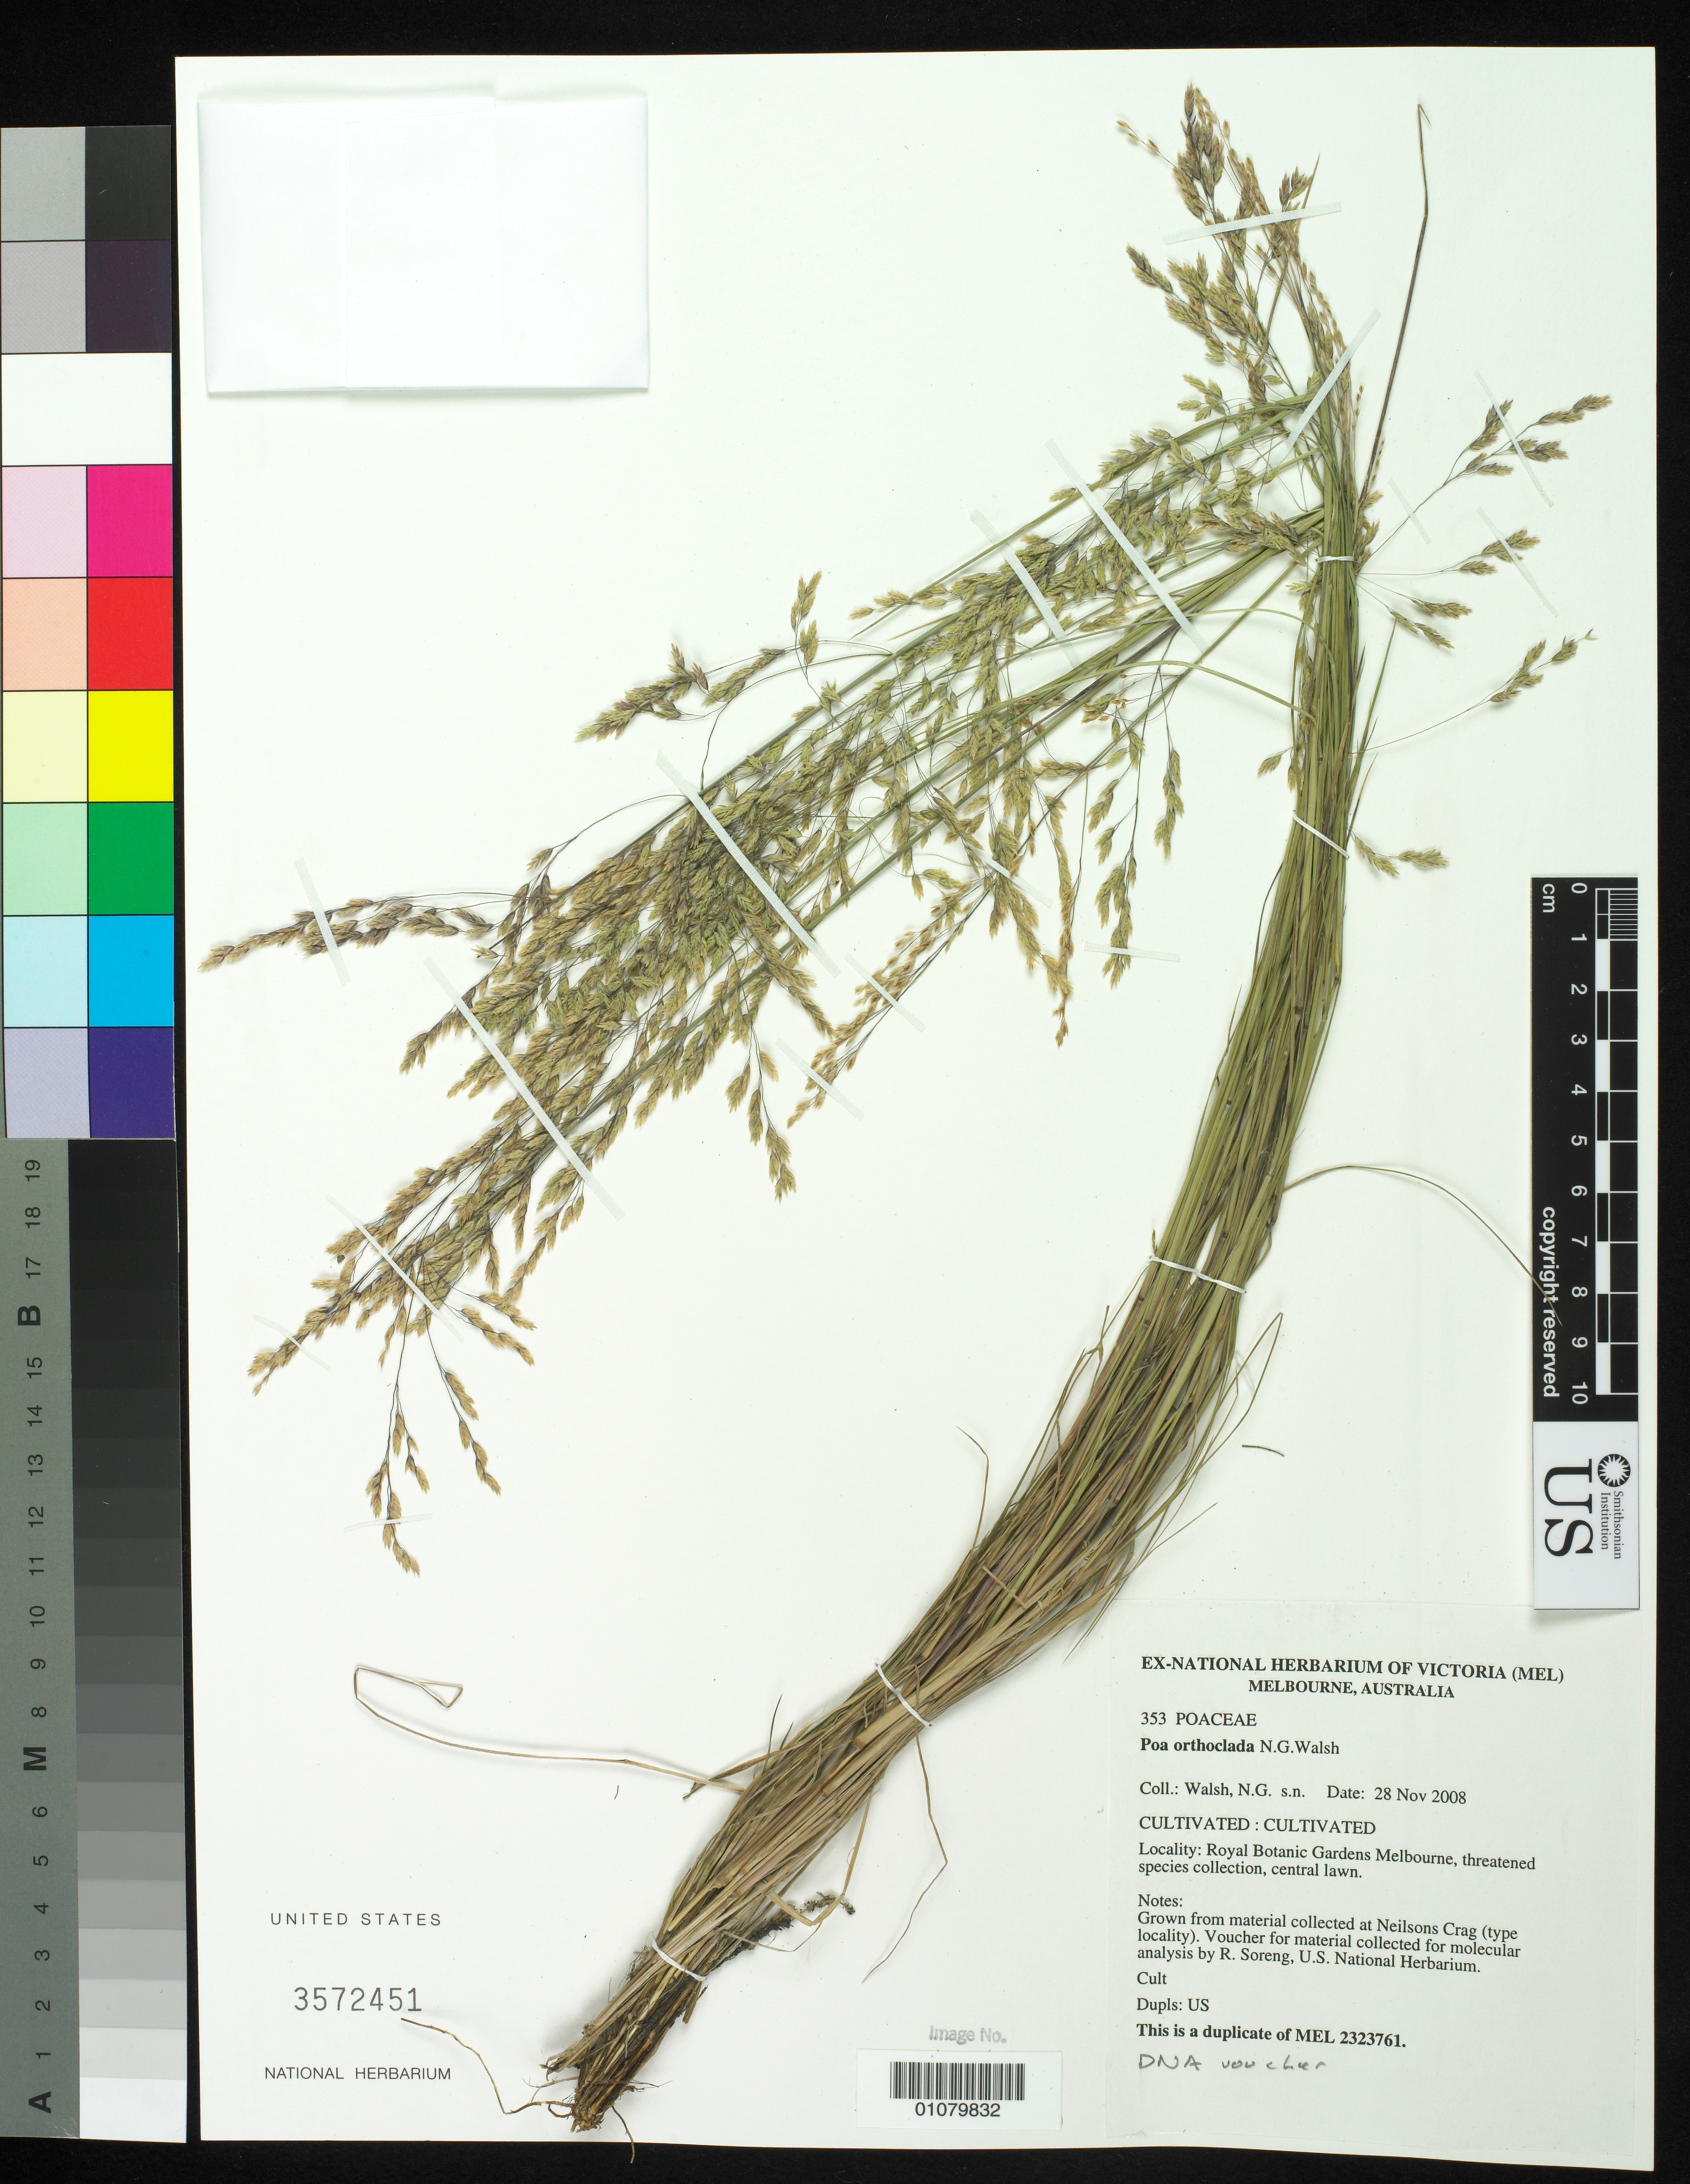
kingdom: Plantae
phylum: Tracheophyta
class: Liliopsida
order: Poales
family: Poaceae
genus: Poa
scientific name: Poa orthoclada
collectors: N. Walsh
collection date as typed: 28 Nov 2008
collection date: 2008-11-28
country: Australia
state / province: Victoria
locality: Royal Botanic Gardens Melbourne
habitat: cultivated.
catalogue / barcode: US 3572451